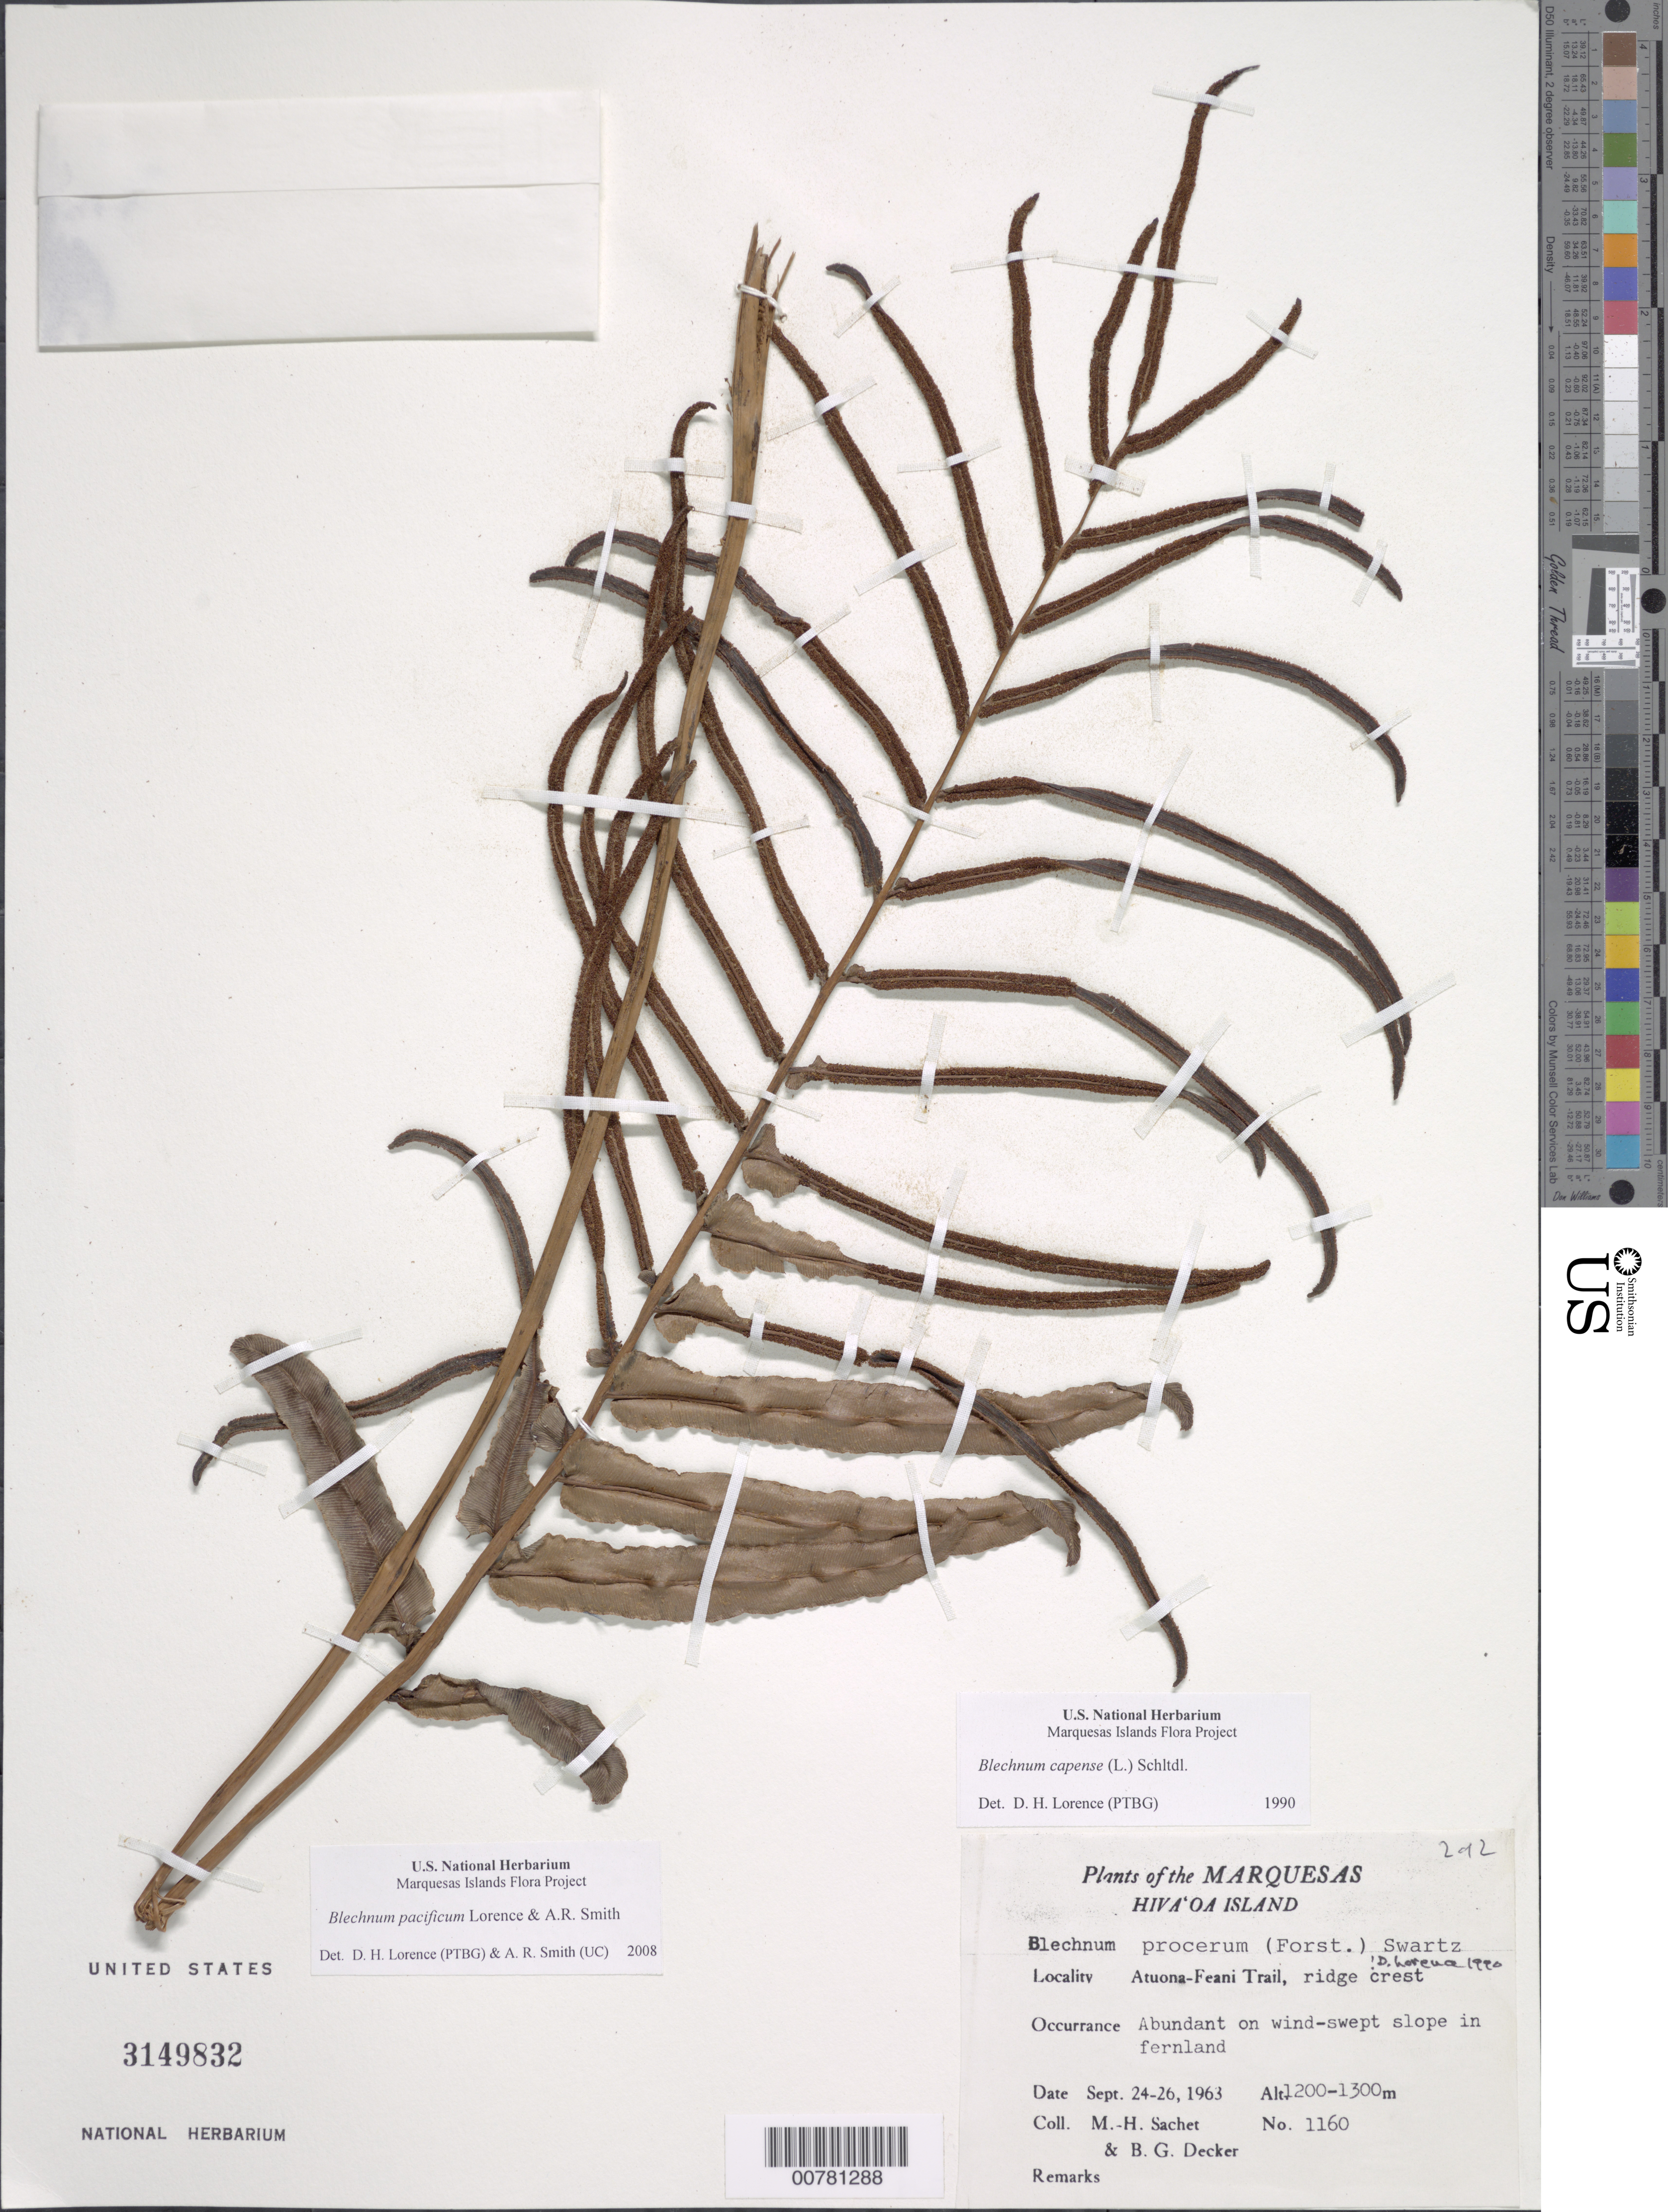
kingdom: Plantae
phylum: Tracheophyta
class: Polypodiopsida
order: Polypodiales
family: Blechnaceae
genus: Blechnum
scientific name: Blechnum pacificum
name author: Lorence & A.R. Sm.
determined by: Lorence, David H.; Smith, A. R.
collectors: M.-H. Sachet & B. G. Decker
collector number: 1160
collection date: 1963-09-24/1963-09-26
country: French Polynesia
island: Hiva Oa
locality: Atuona-Feani Trail, ridge crest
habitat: Abundant on wind -swept slope in fernland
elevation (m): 1200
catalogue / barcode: US 3149832